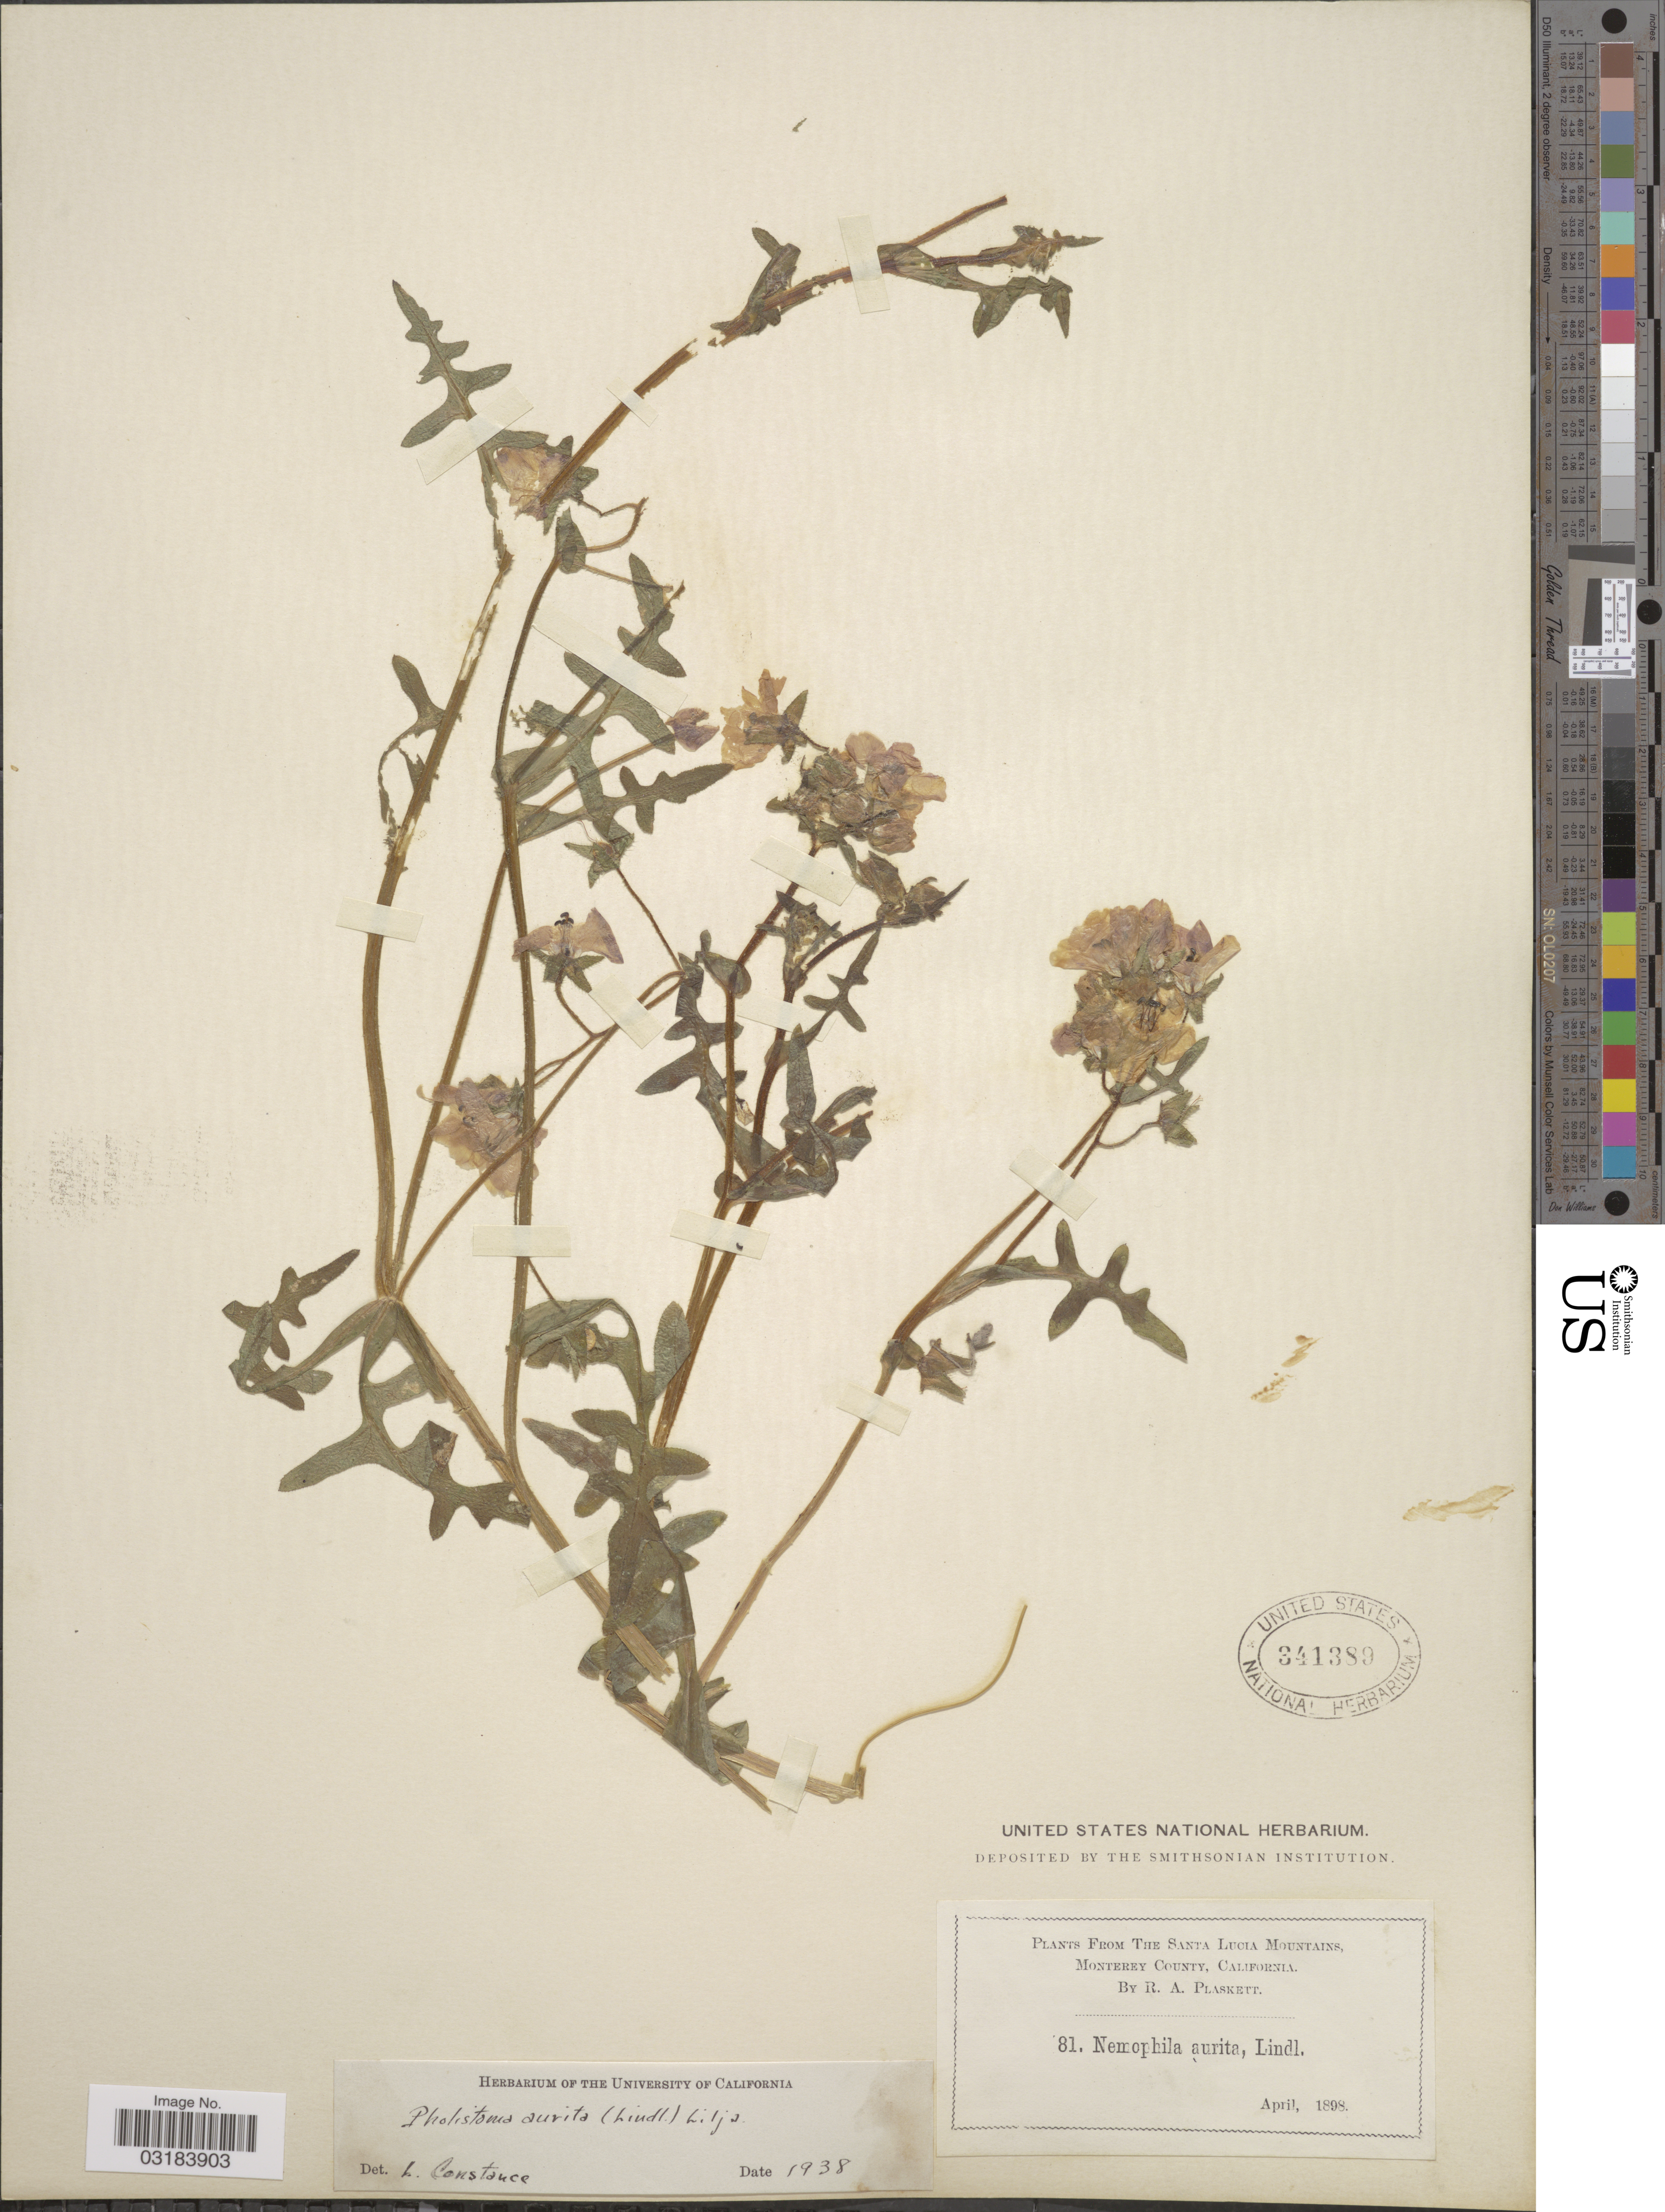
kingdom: Plantae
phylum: Tracheophyta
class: Magnoliopsida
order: Boraginales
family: Hydrophyllaceae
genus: Pholistoma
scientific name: Pholistoma auritum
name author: (Lindl.) Lilja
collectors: R. Plaskett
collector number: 81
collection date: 1898-04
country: United States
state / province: California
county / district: Monterey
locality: The Santa Lucia Mountains, Monterey County.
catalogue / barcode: US 341389